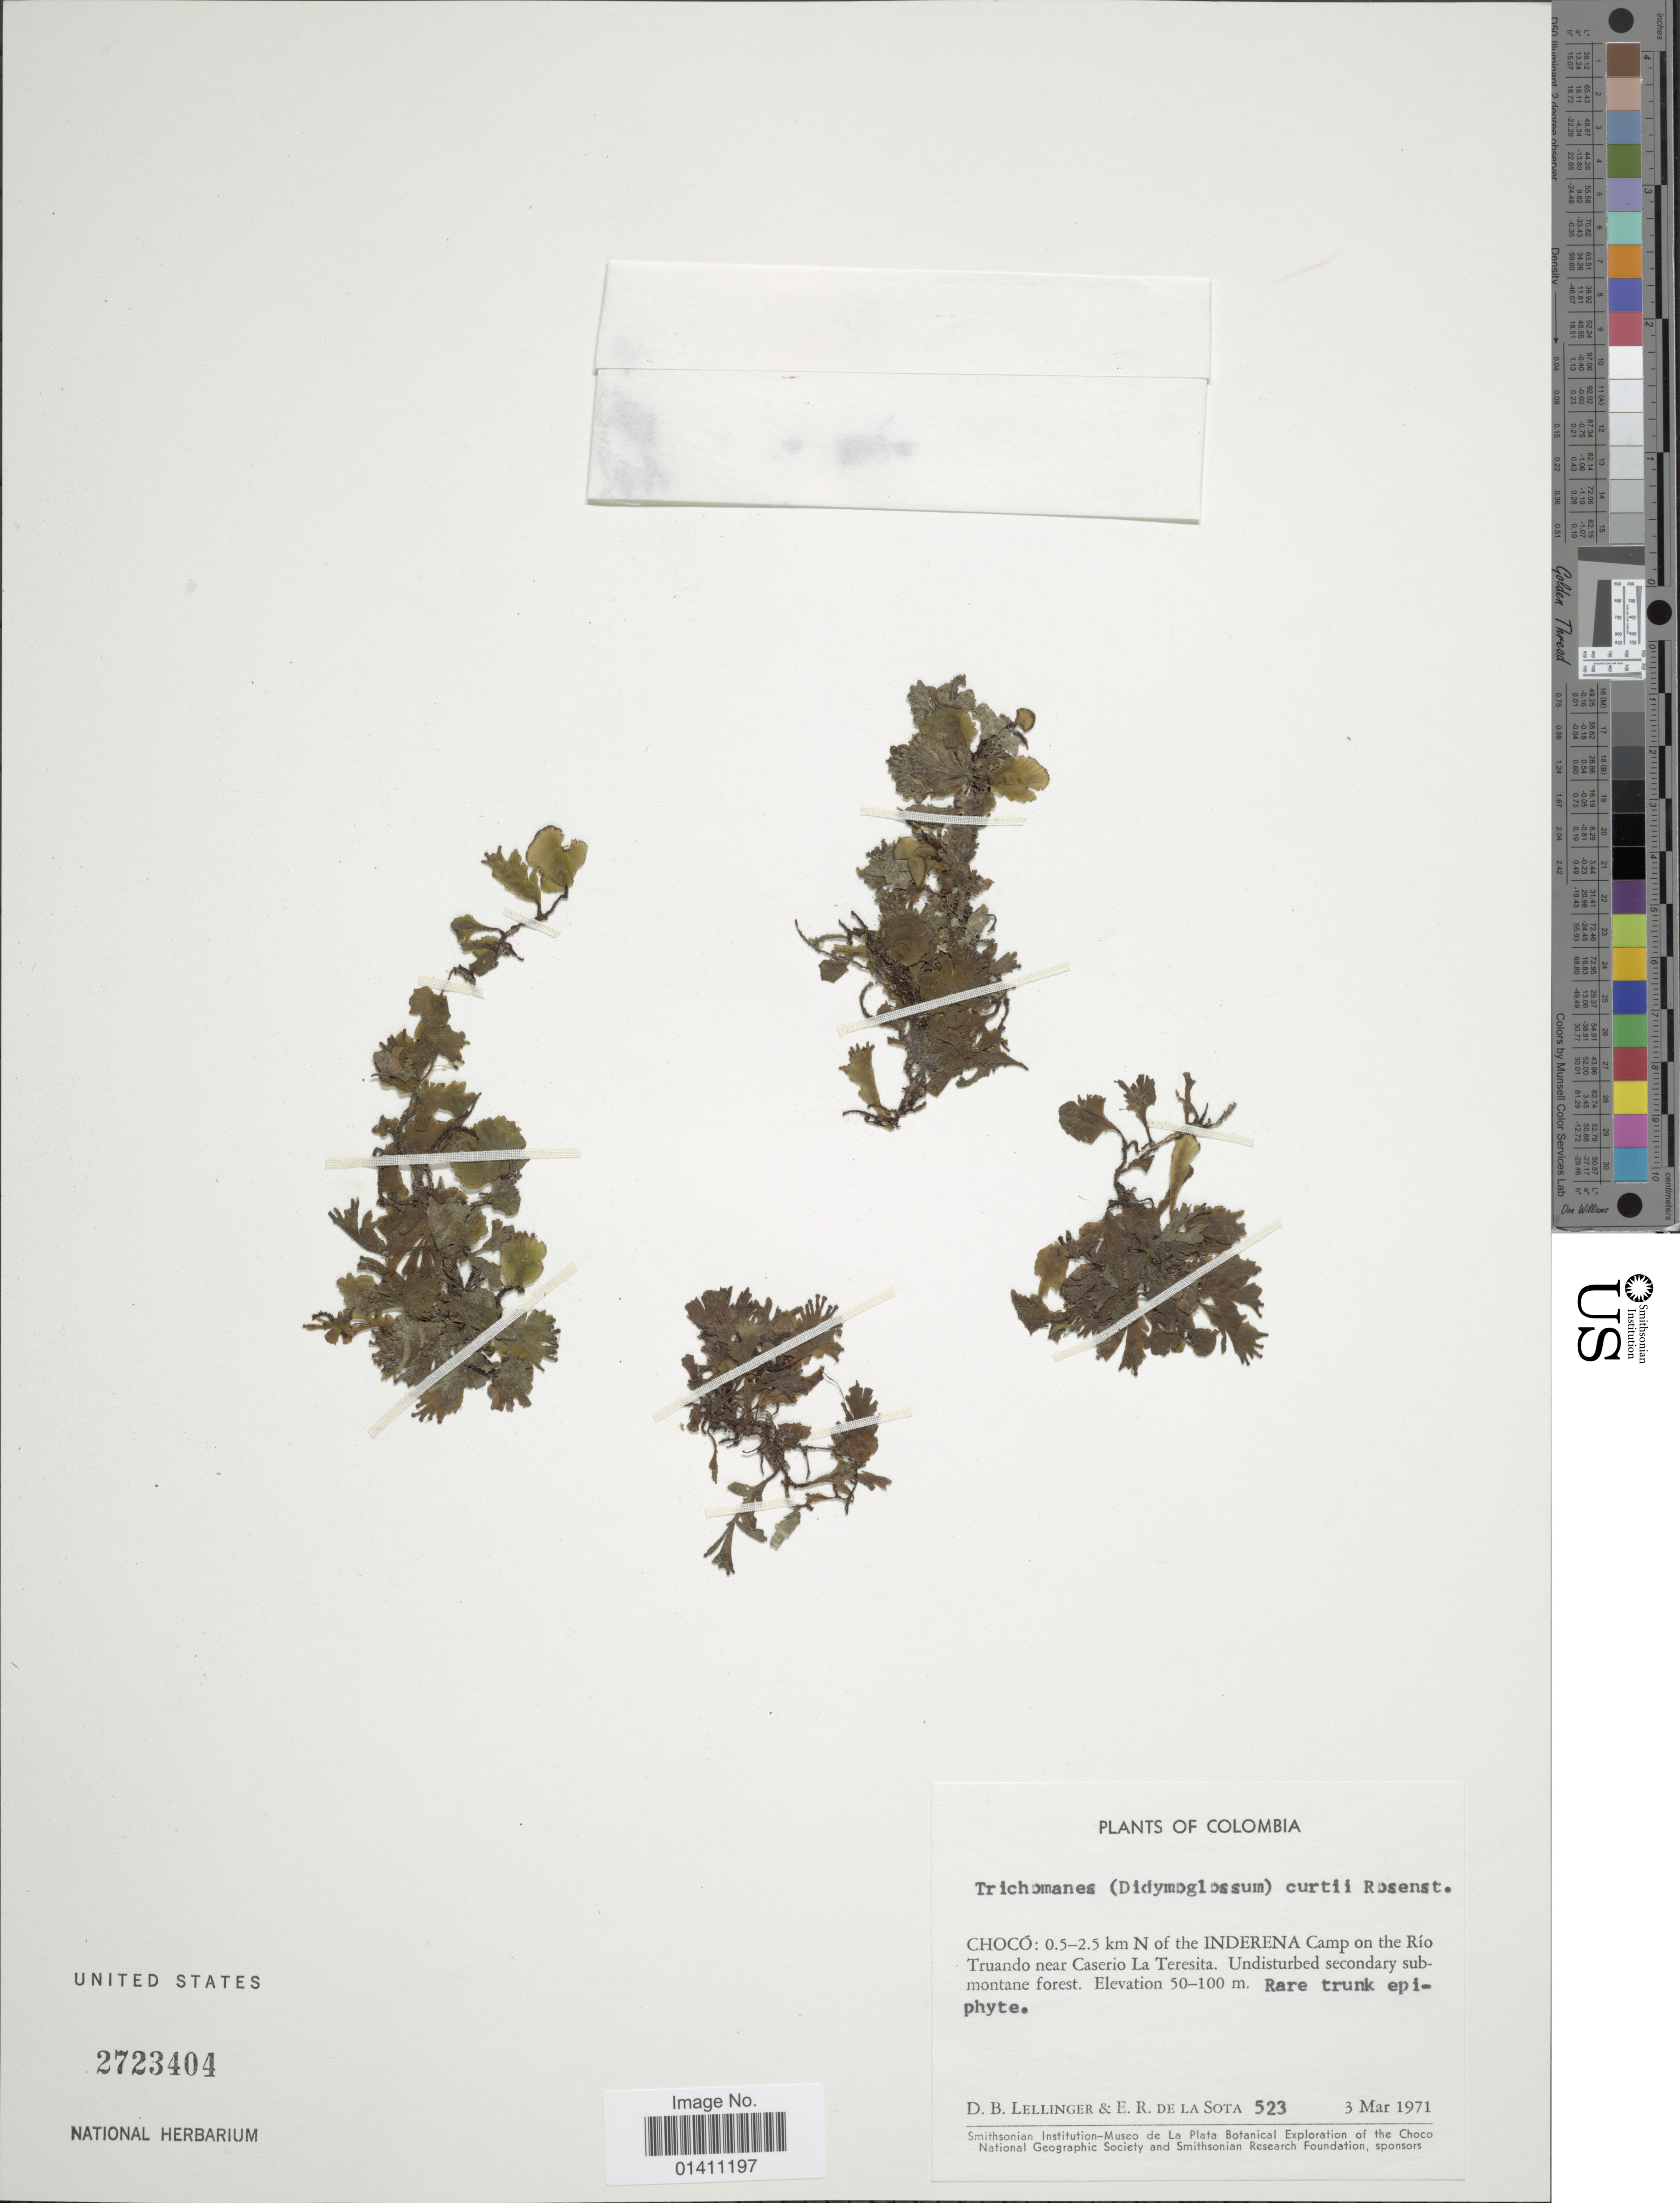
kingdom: Plantae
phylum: Tracheophyta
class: Polypodiopsida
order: Hymenophyllales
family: Hymenophyllaceae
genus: Didymoglossum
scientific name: Didymoglossum curtii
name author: (Rosenst.) Pic. Serm.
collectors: D. B. Lellinger & E. R. de la Sota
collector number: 523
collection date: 1971-03-03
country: Colombia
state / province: Chocó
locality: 0.5-2.5 km N of the Inderena Camp on the Rio Truando near Caseria La Teresita.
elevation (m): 50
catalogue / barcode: US 2723404